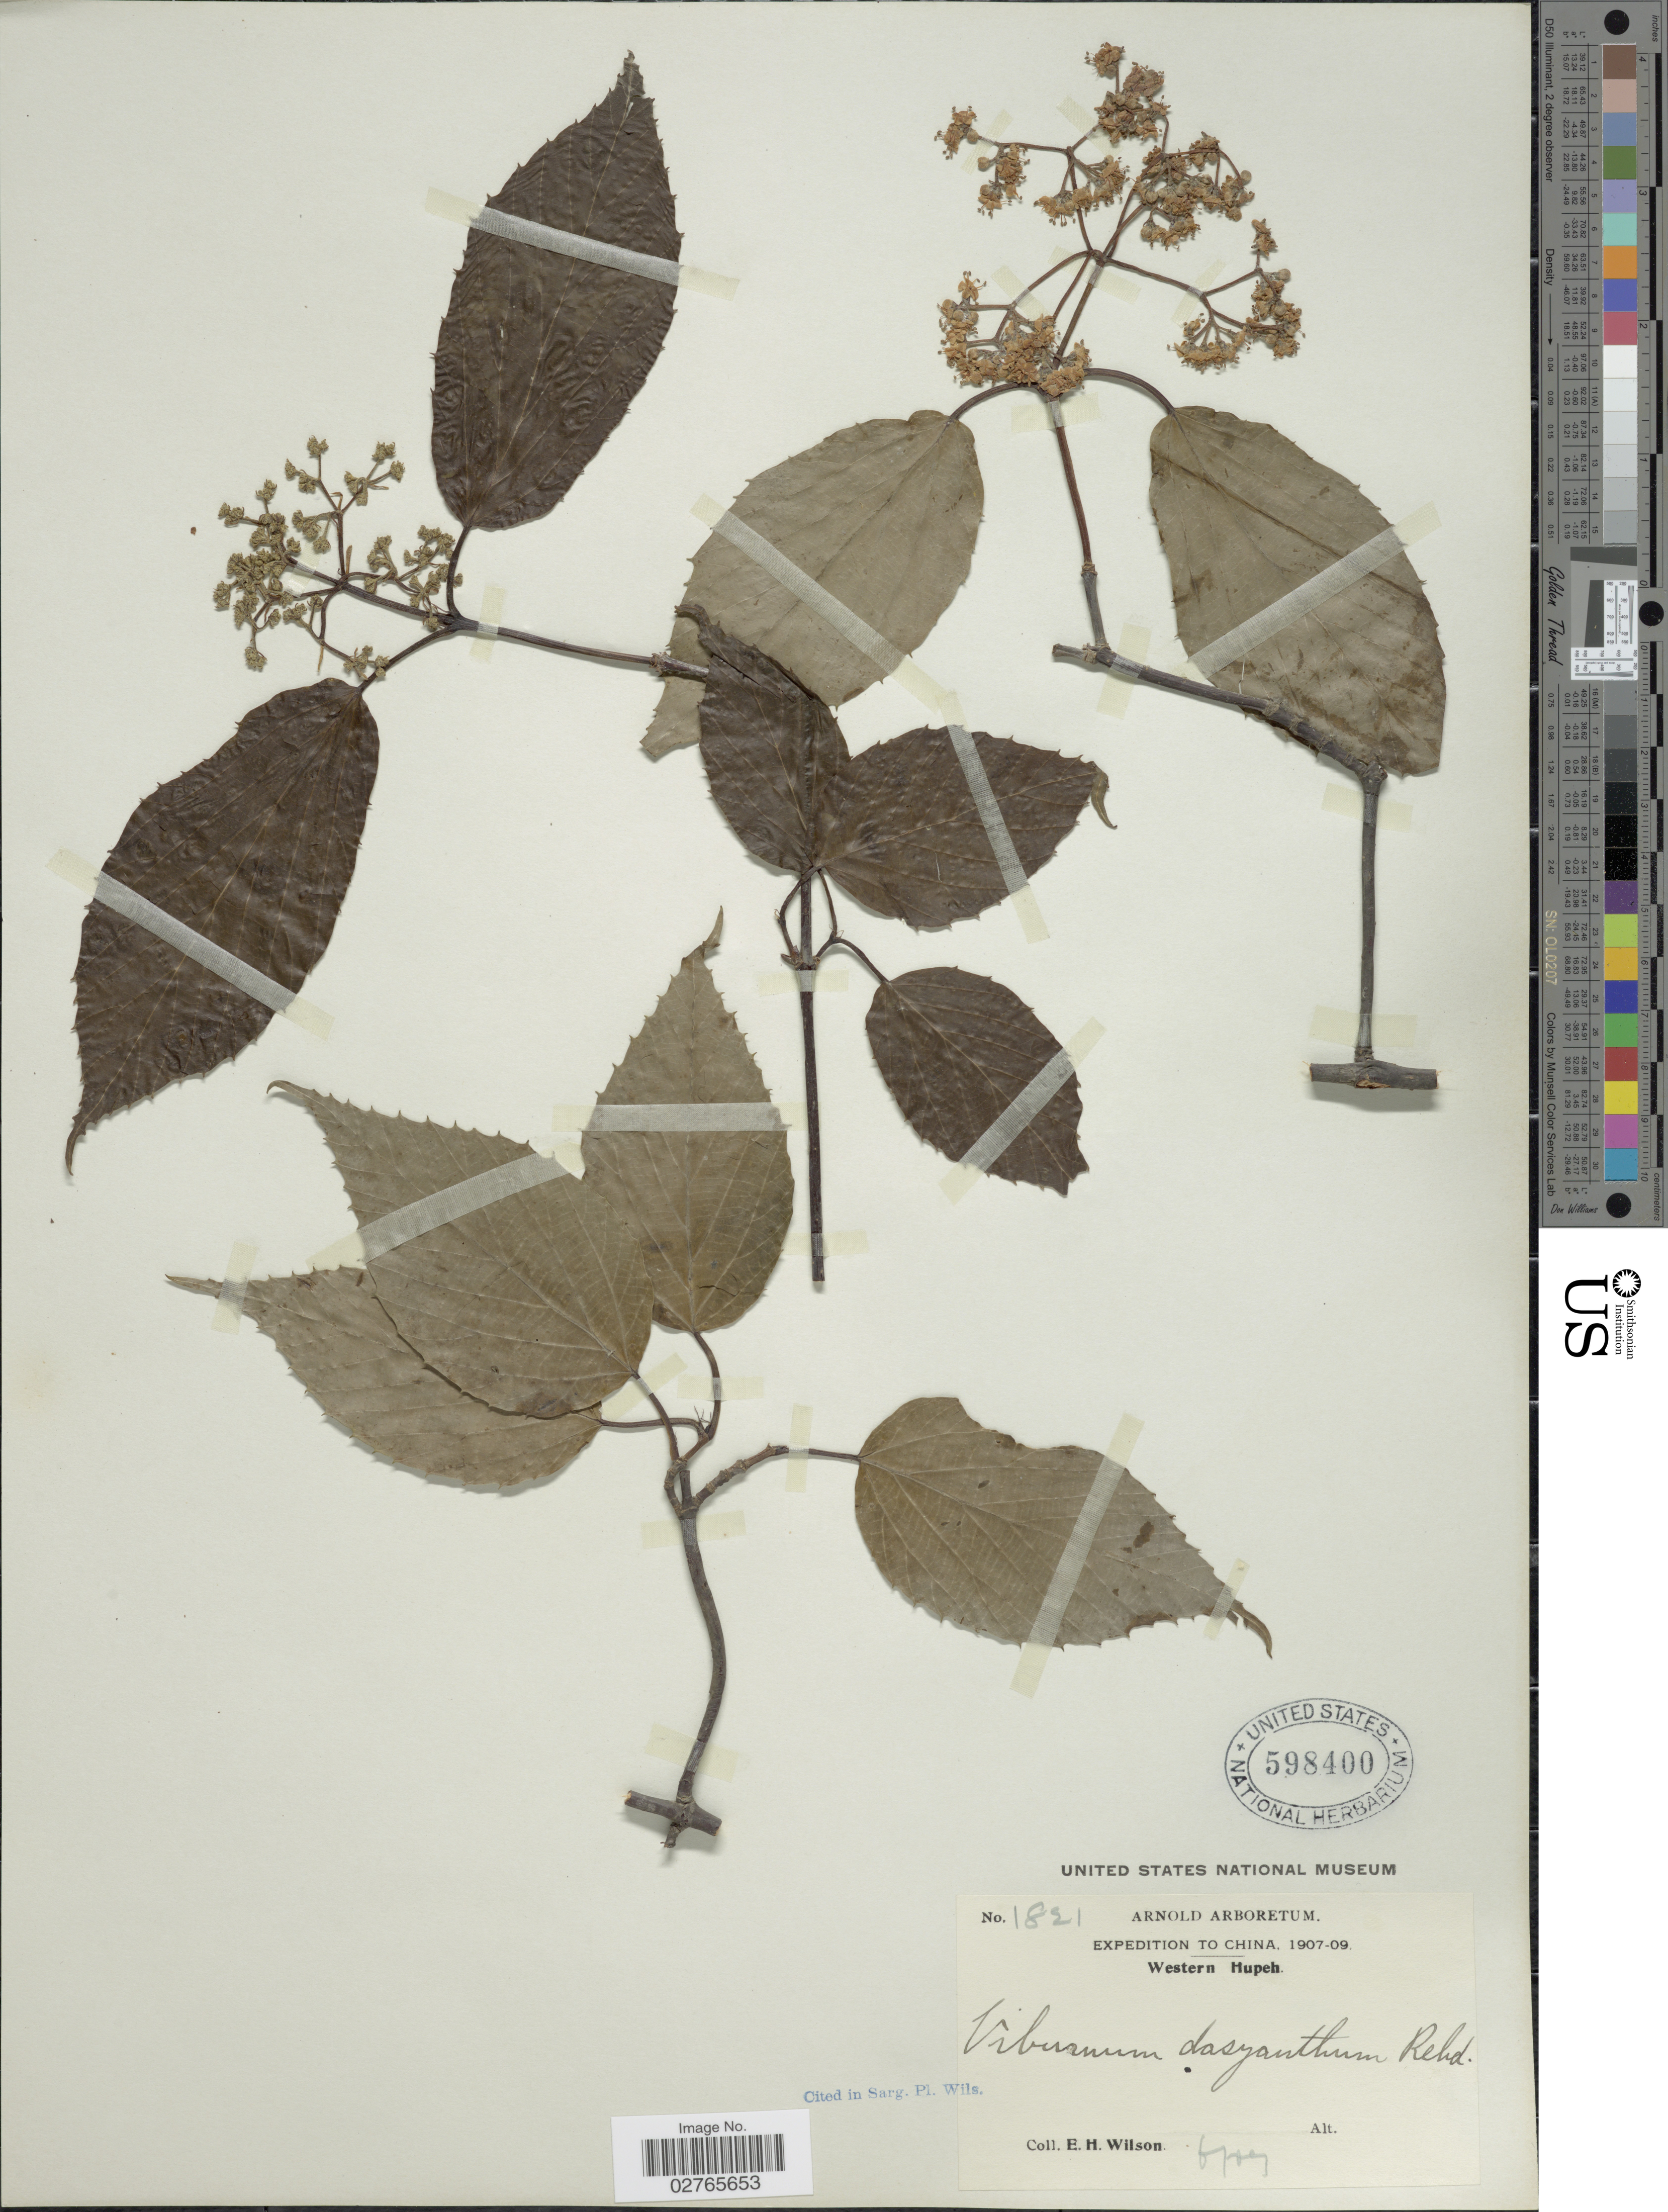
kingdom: Plantae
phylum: Tracheophyta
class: Magnoliopsida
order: Dipsacales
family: Viburnaceae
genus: Viburnum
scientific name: Viburnum dasyanthum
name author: Rehder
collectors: E. Wilson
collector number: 1821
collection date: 1909-06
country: China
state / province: Hubei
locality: Western Hupeh.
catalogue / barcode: US 598400